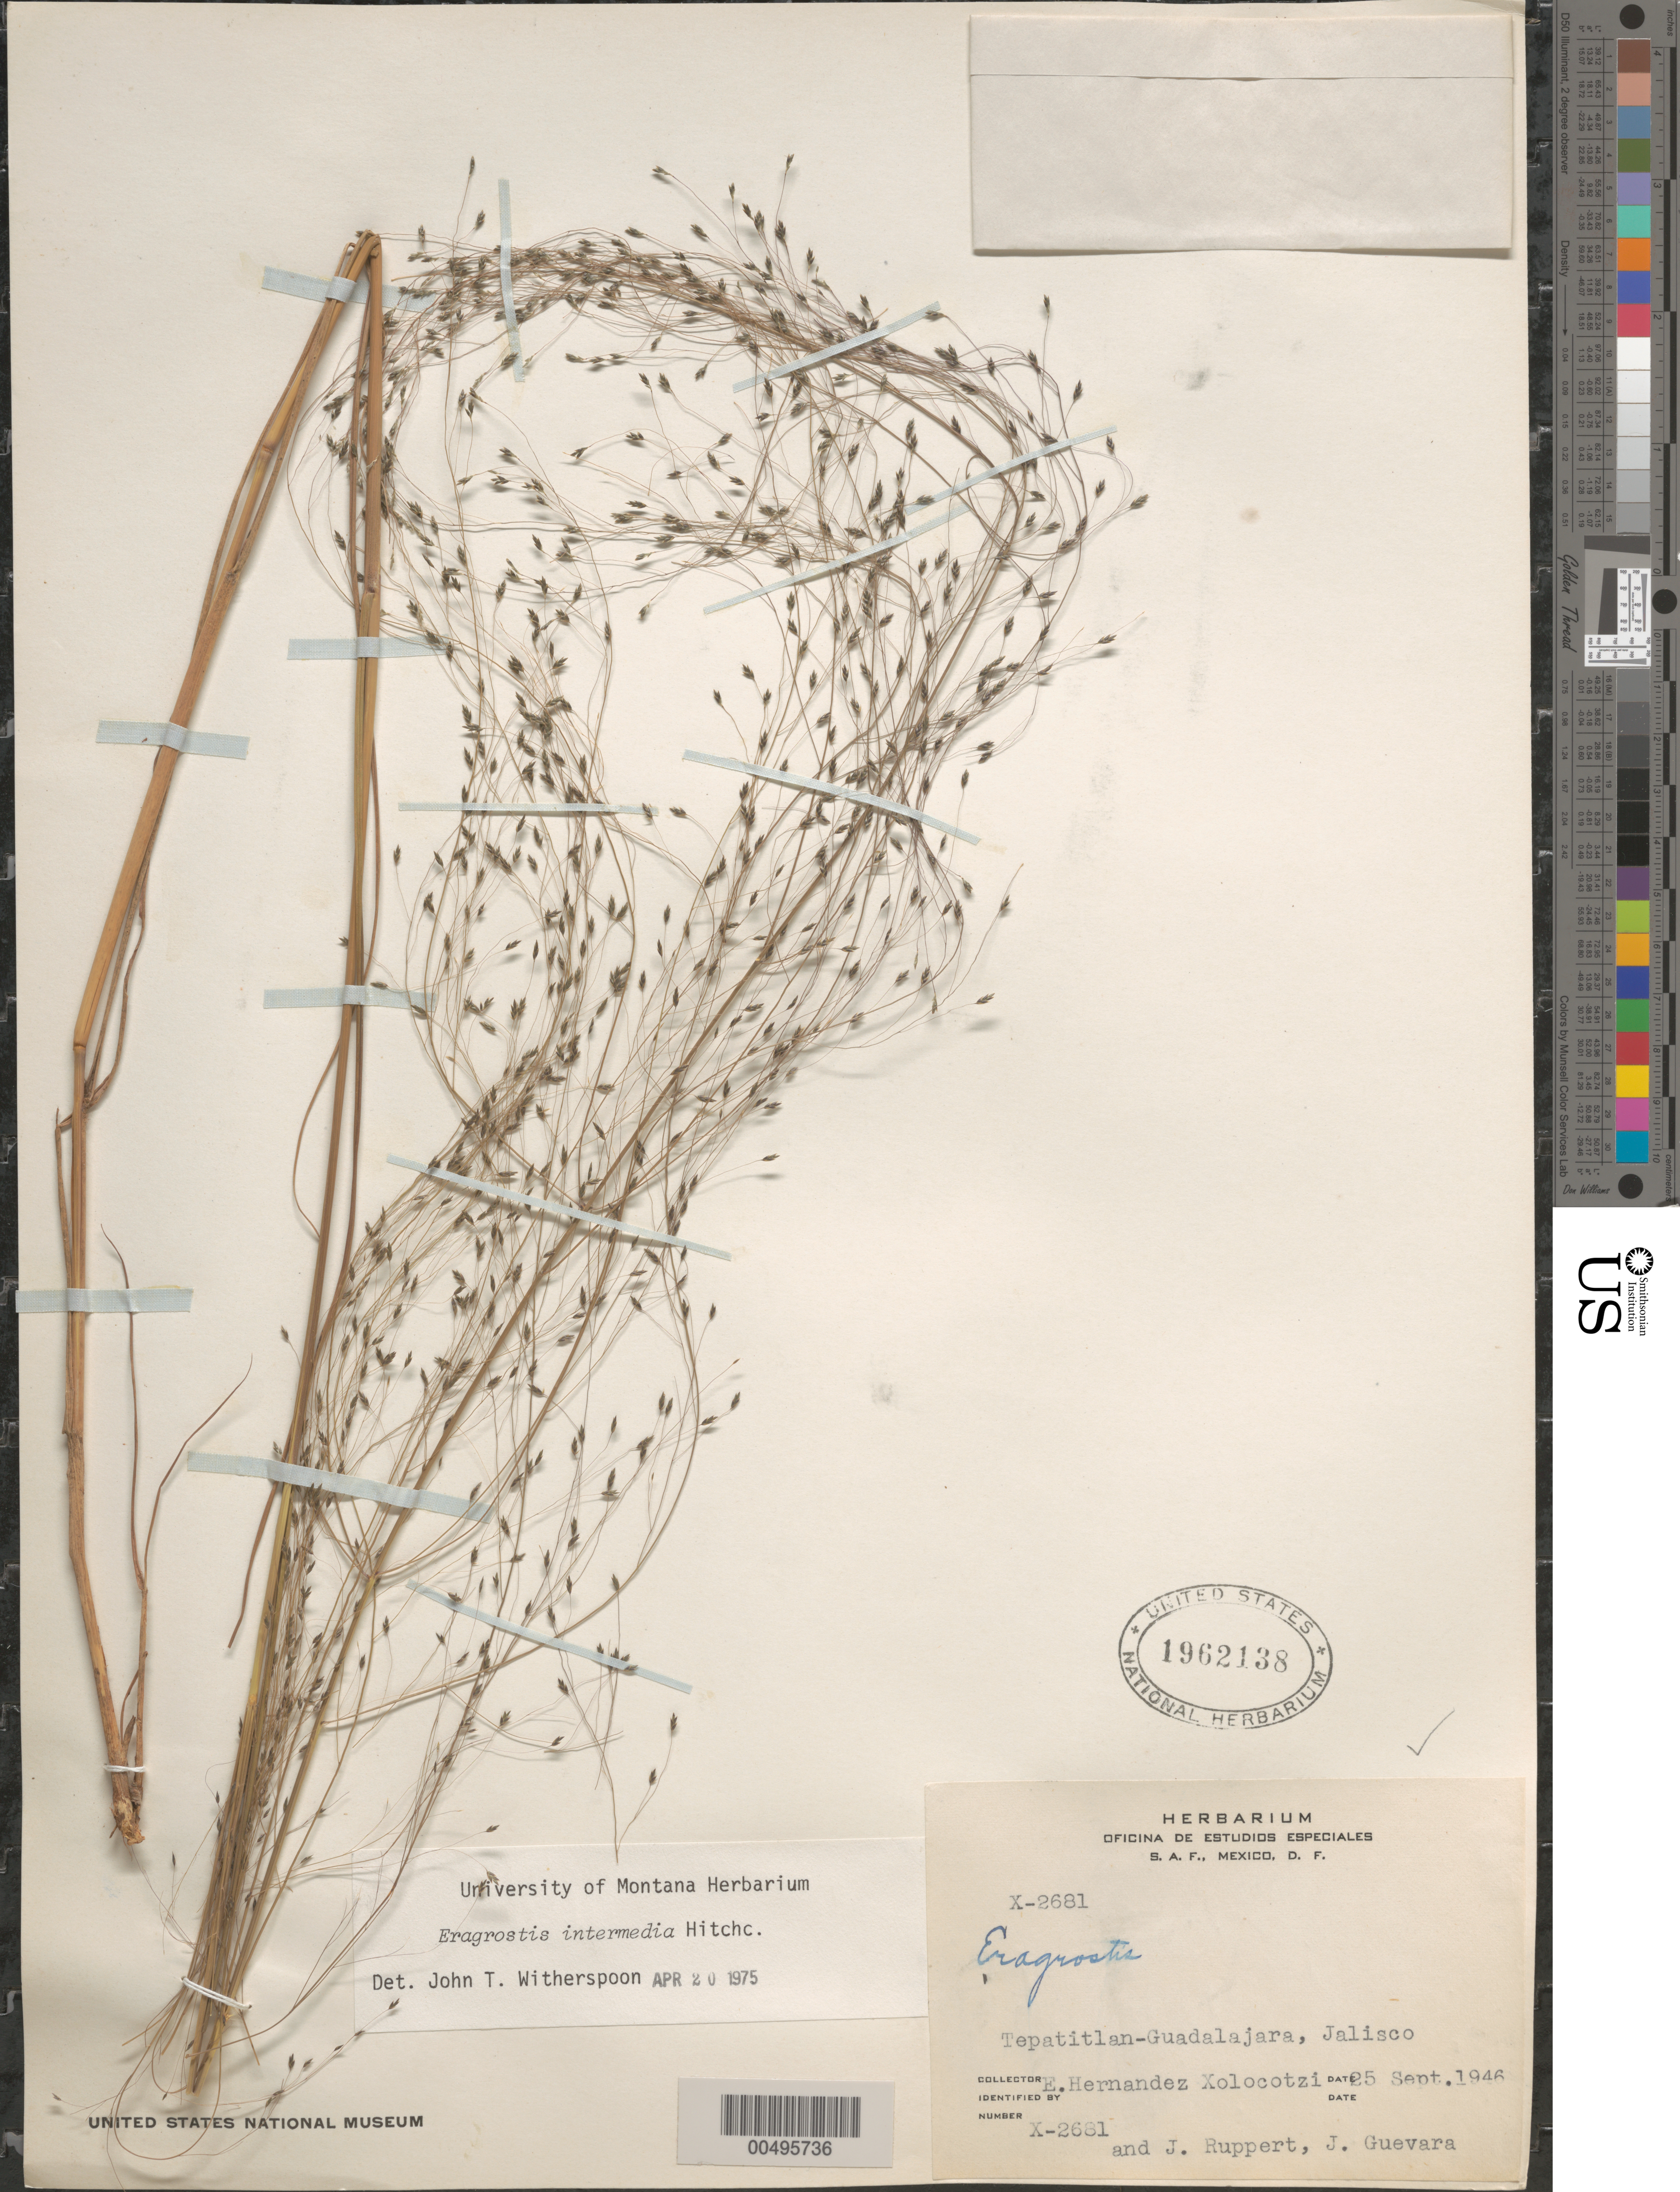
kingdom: Plantae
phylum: Tracheophyta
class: Liliopsida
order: Poales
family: Poaceae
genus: Eragrostis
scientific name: Eragrostis intermedia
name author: Hitchc.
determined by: Witherspoon, John T.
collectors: E. I. Hernández-X., J. Ruppert & J. Guevara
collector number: X-2681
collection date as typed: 25 Sep 1946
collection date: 1946-09-25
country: Mexico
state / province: Jalisco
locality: Tepatitlan-Guadalajara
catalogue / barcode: US 1962138